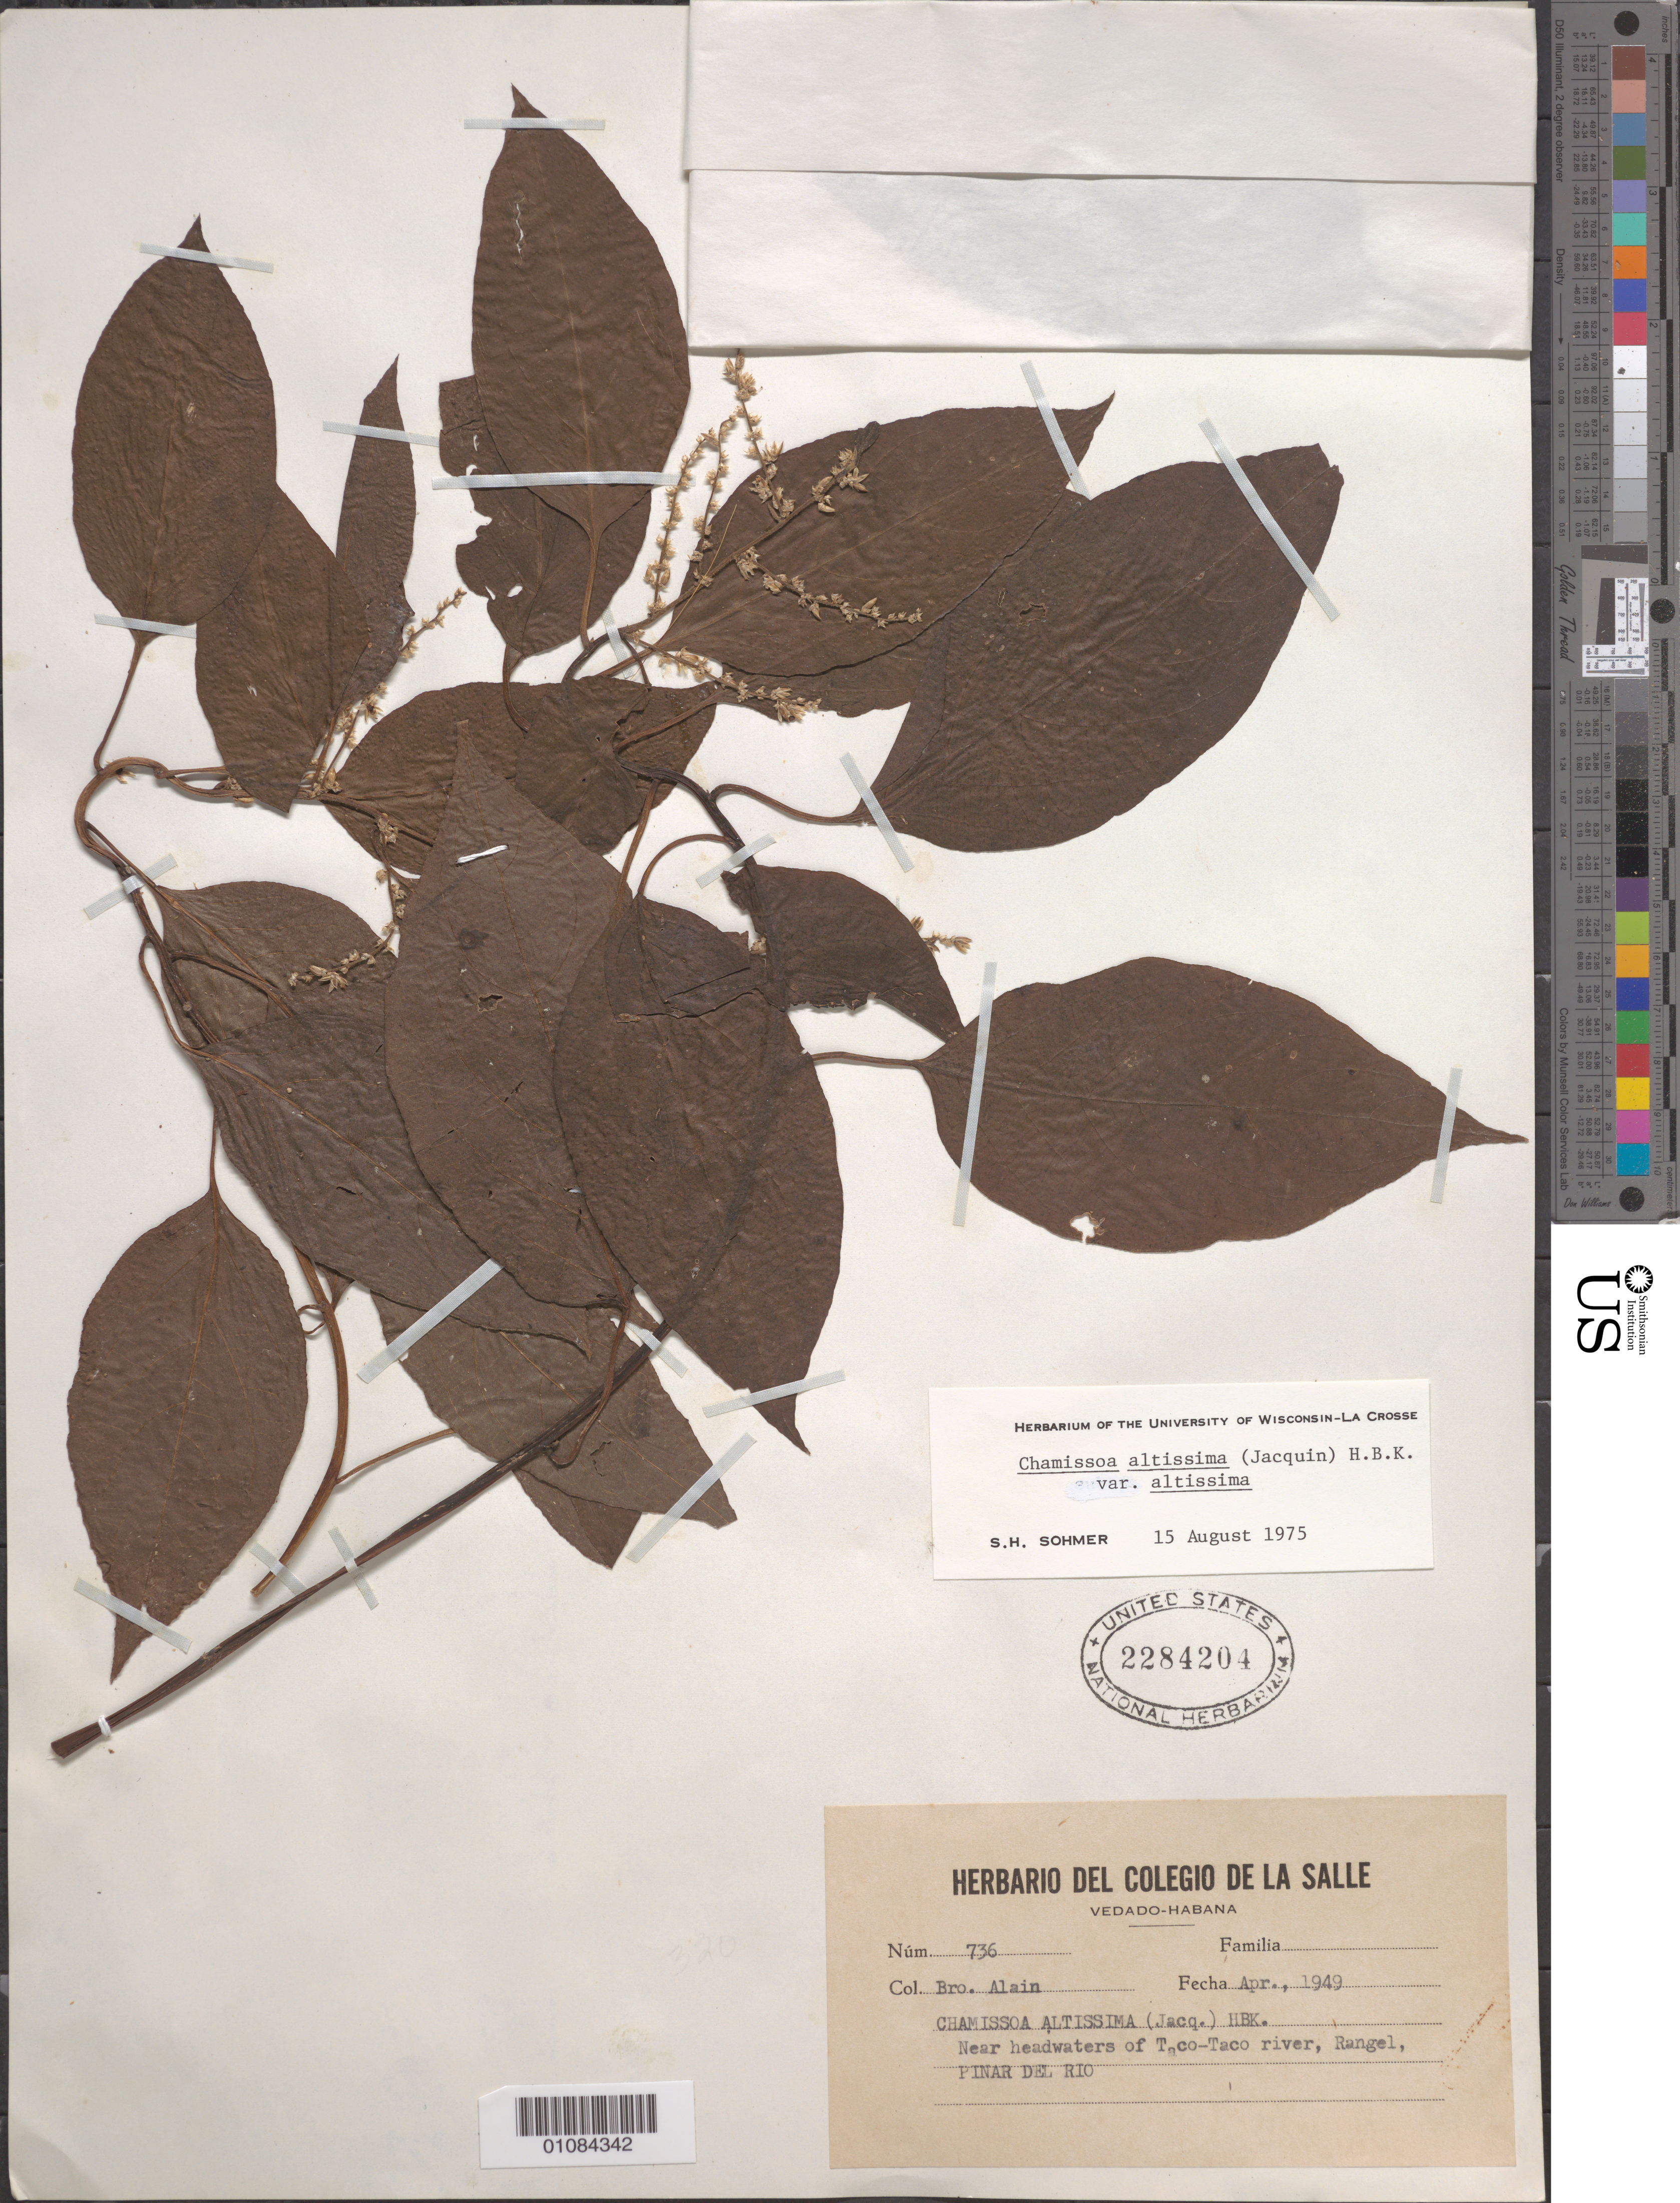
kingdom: Plantae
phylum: Tracheophyta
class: Magnoliopsida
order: Caryophyllales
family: Amaranthaceae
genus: Chamissoa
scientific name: Chamissoa altissima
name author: (Jacq.) Kunth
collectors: A. H. Liogier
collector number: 736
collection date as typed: Apr 1949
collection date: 1949-04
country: Cuba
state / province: Pinar del Rio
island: Cuba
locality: Rangel, near headwaters of Taco-Taco river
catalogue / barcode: US 2284204